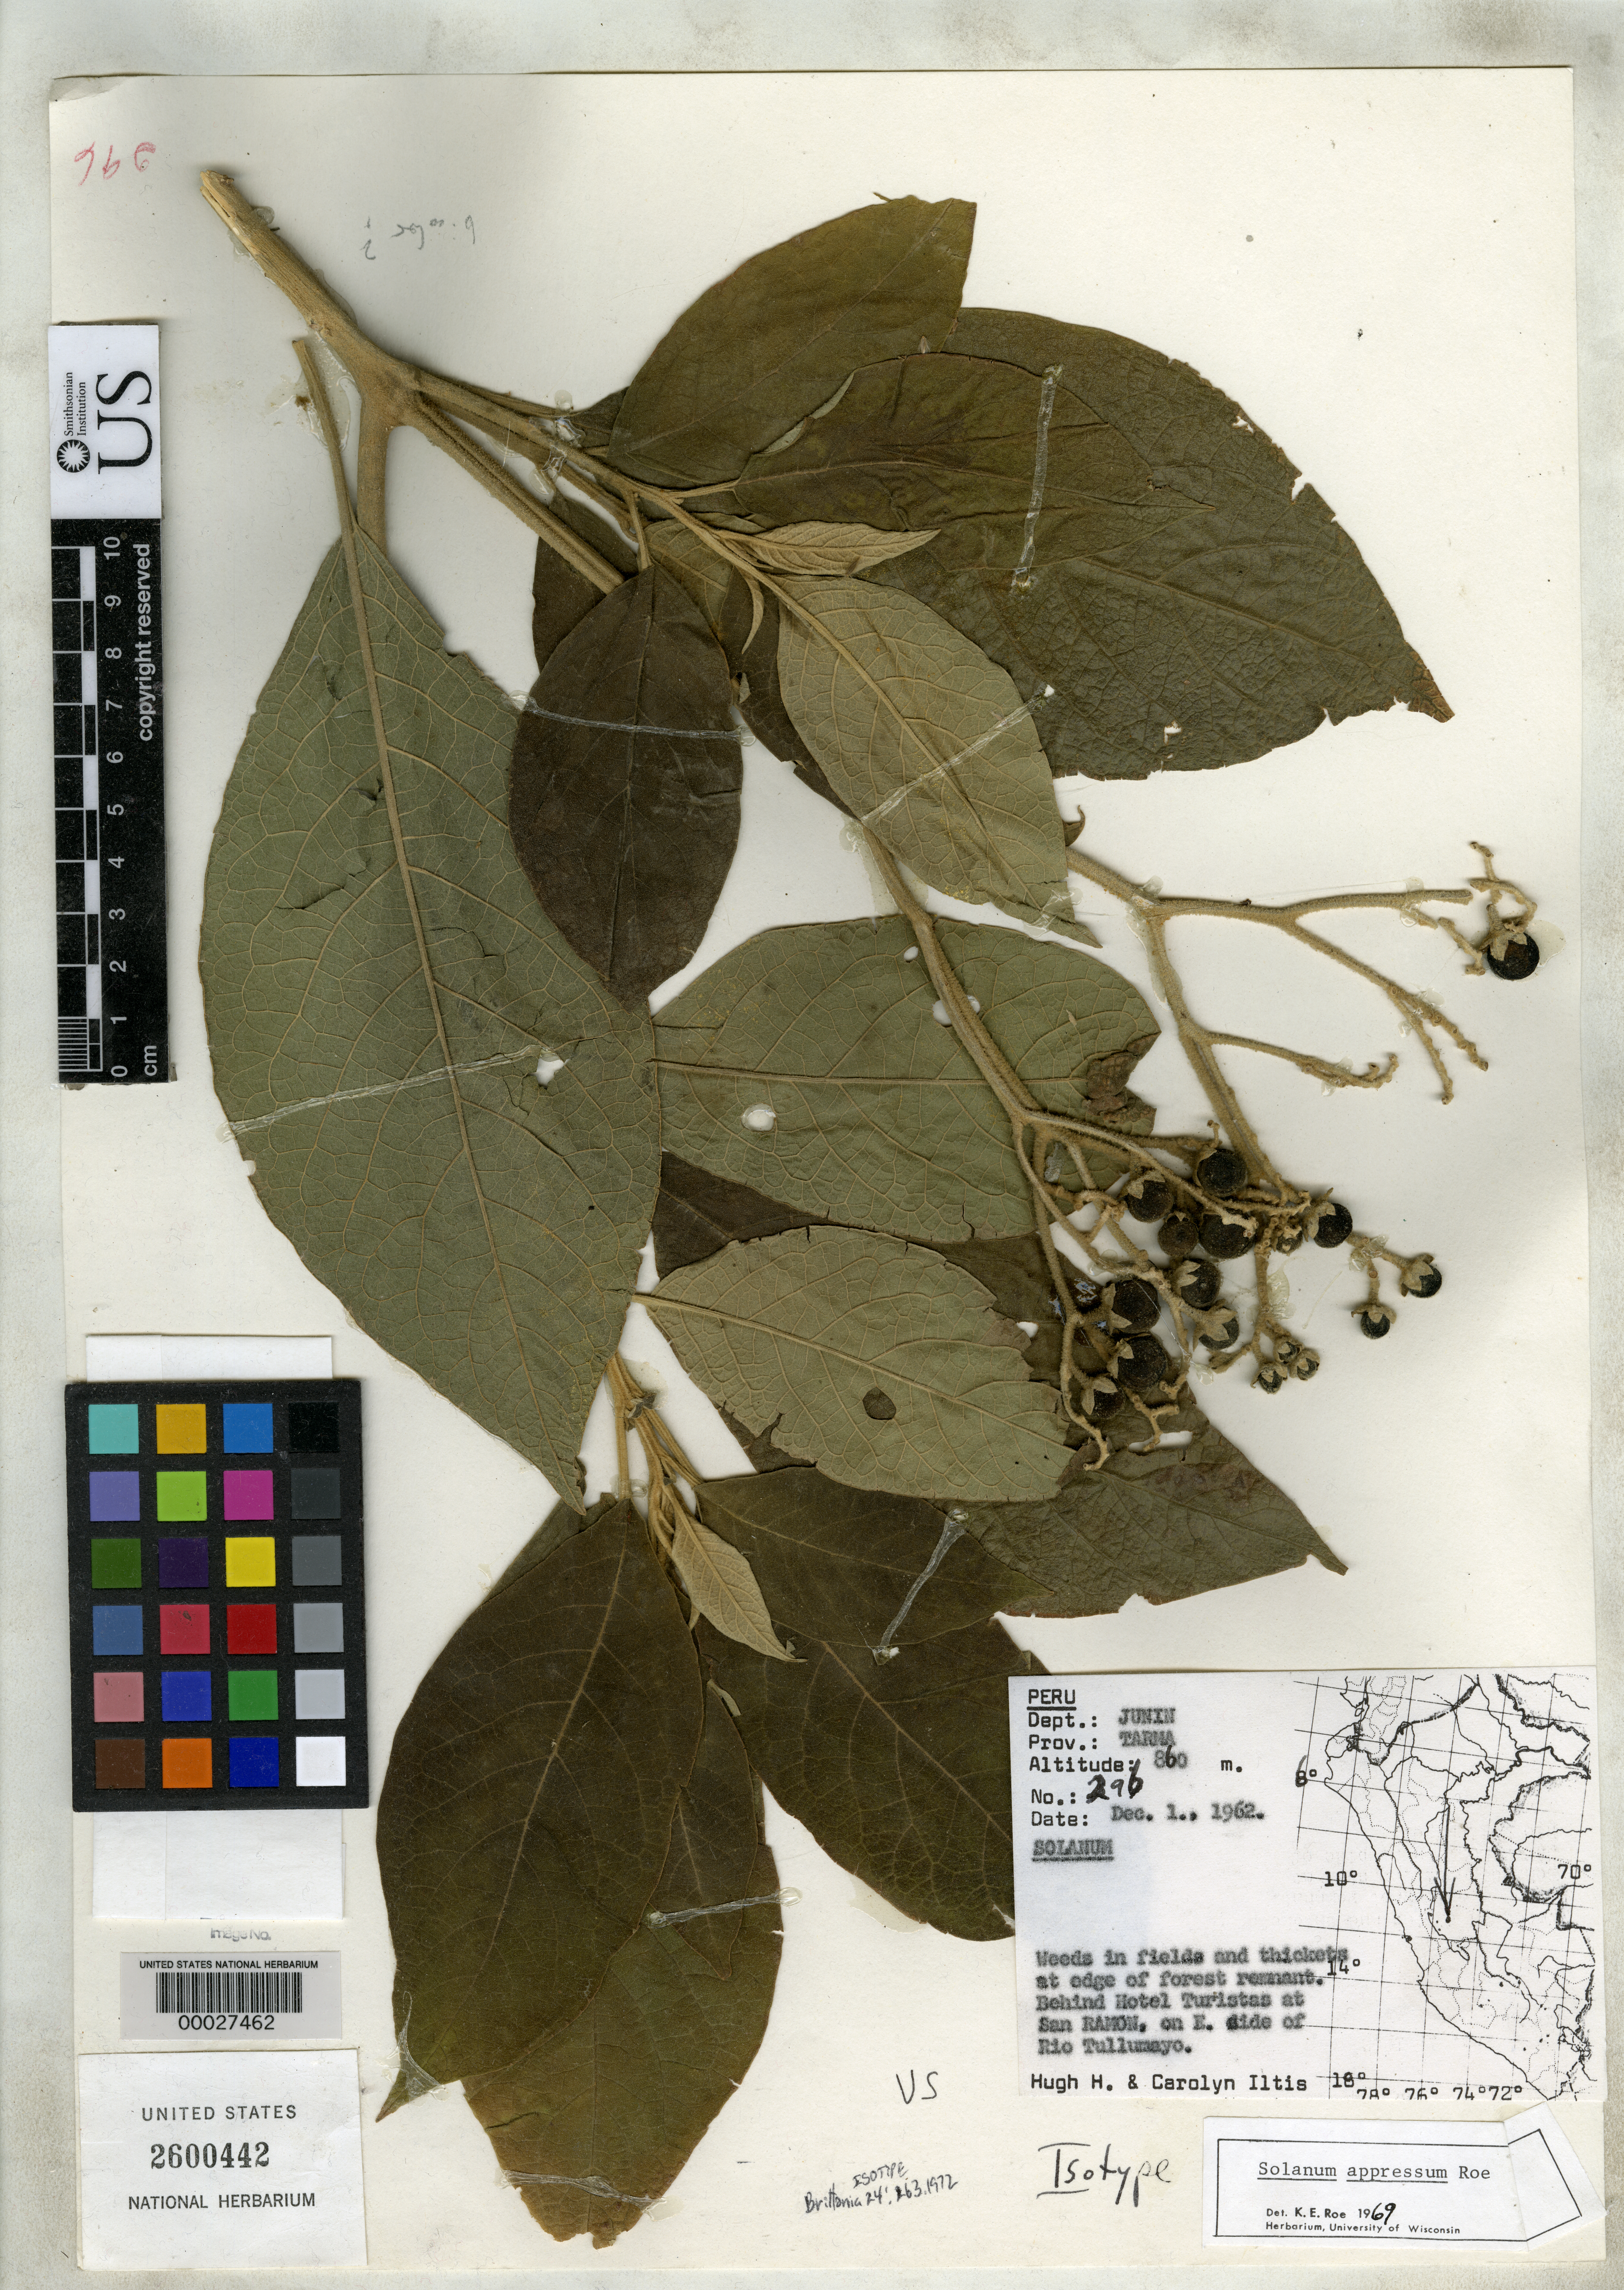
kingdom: Plantae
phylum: Tracheophyta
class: Magnoliopsida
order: Solanales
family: Solanaceae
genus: Solanum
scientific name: Solanum appressum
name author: K.E. Roe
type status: Isotype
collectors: H. H. Iltis & C. M Iltis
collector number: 296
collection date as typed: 01 Dec 1962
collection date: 1962-12-01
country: Peru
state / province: Junín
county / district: Tarma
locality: San Ramon, behind Hotel Turistas.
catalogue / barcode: US 2600442